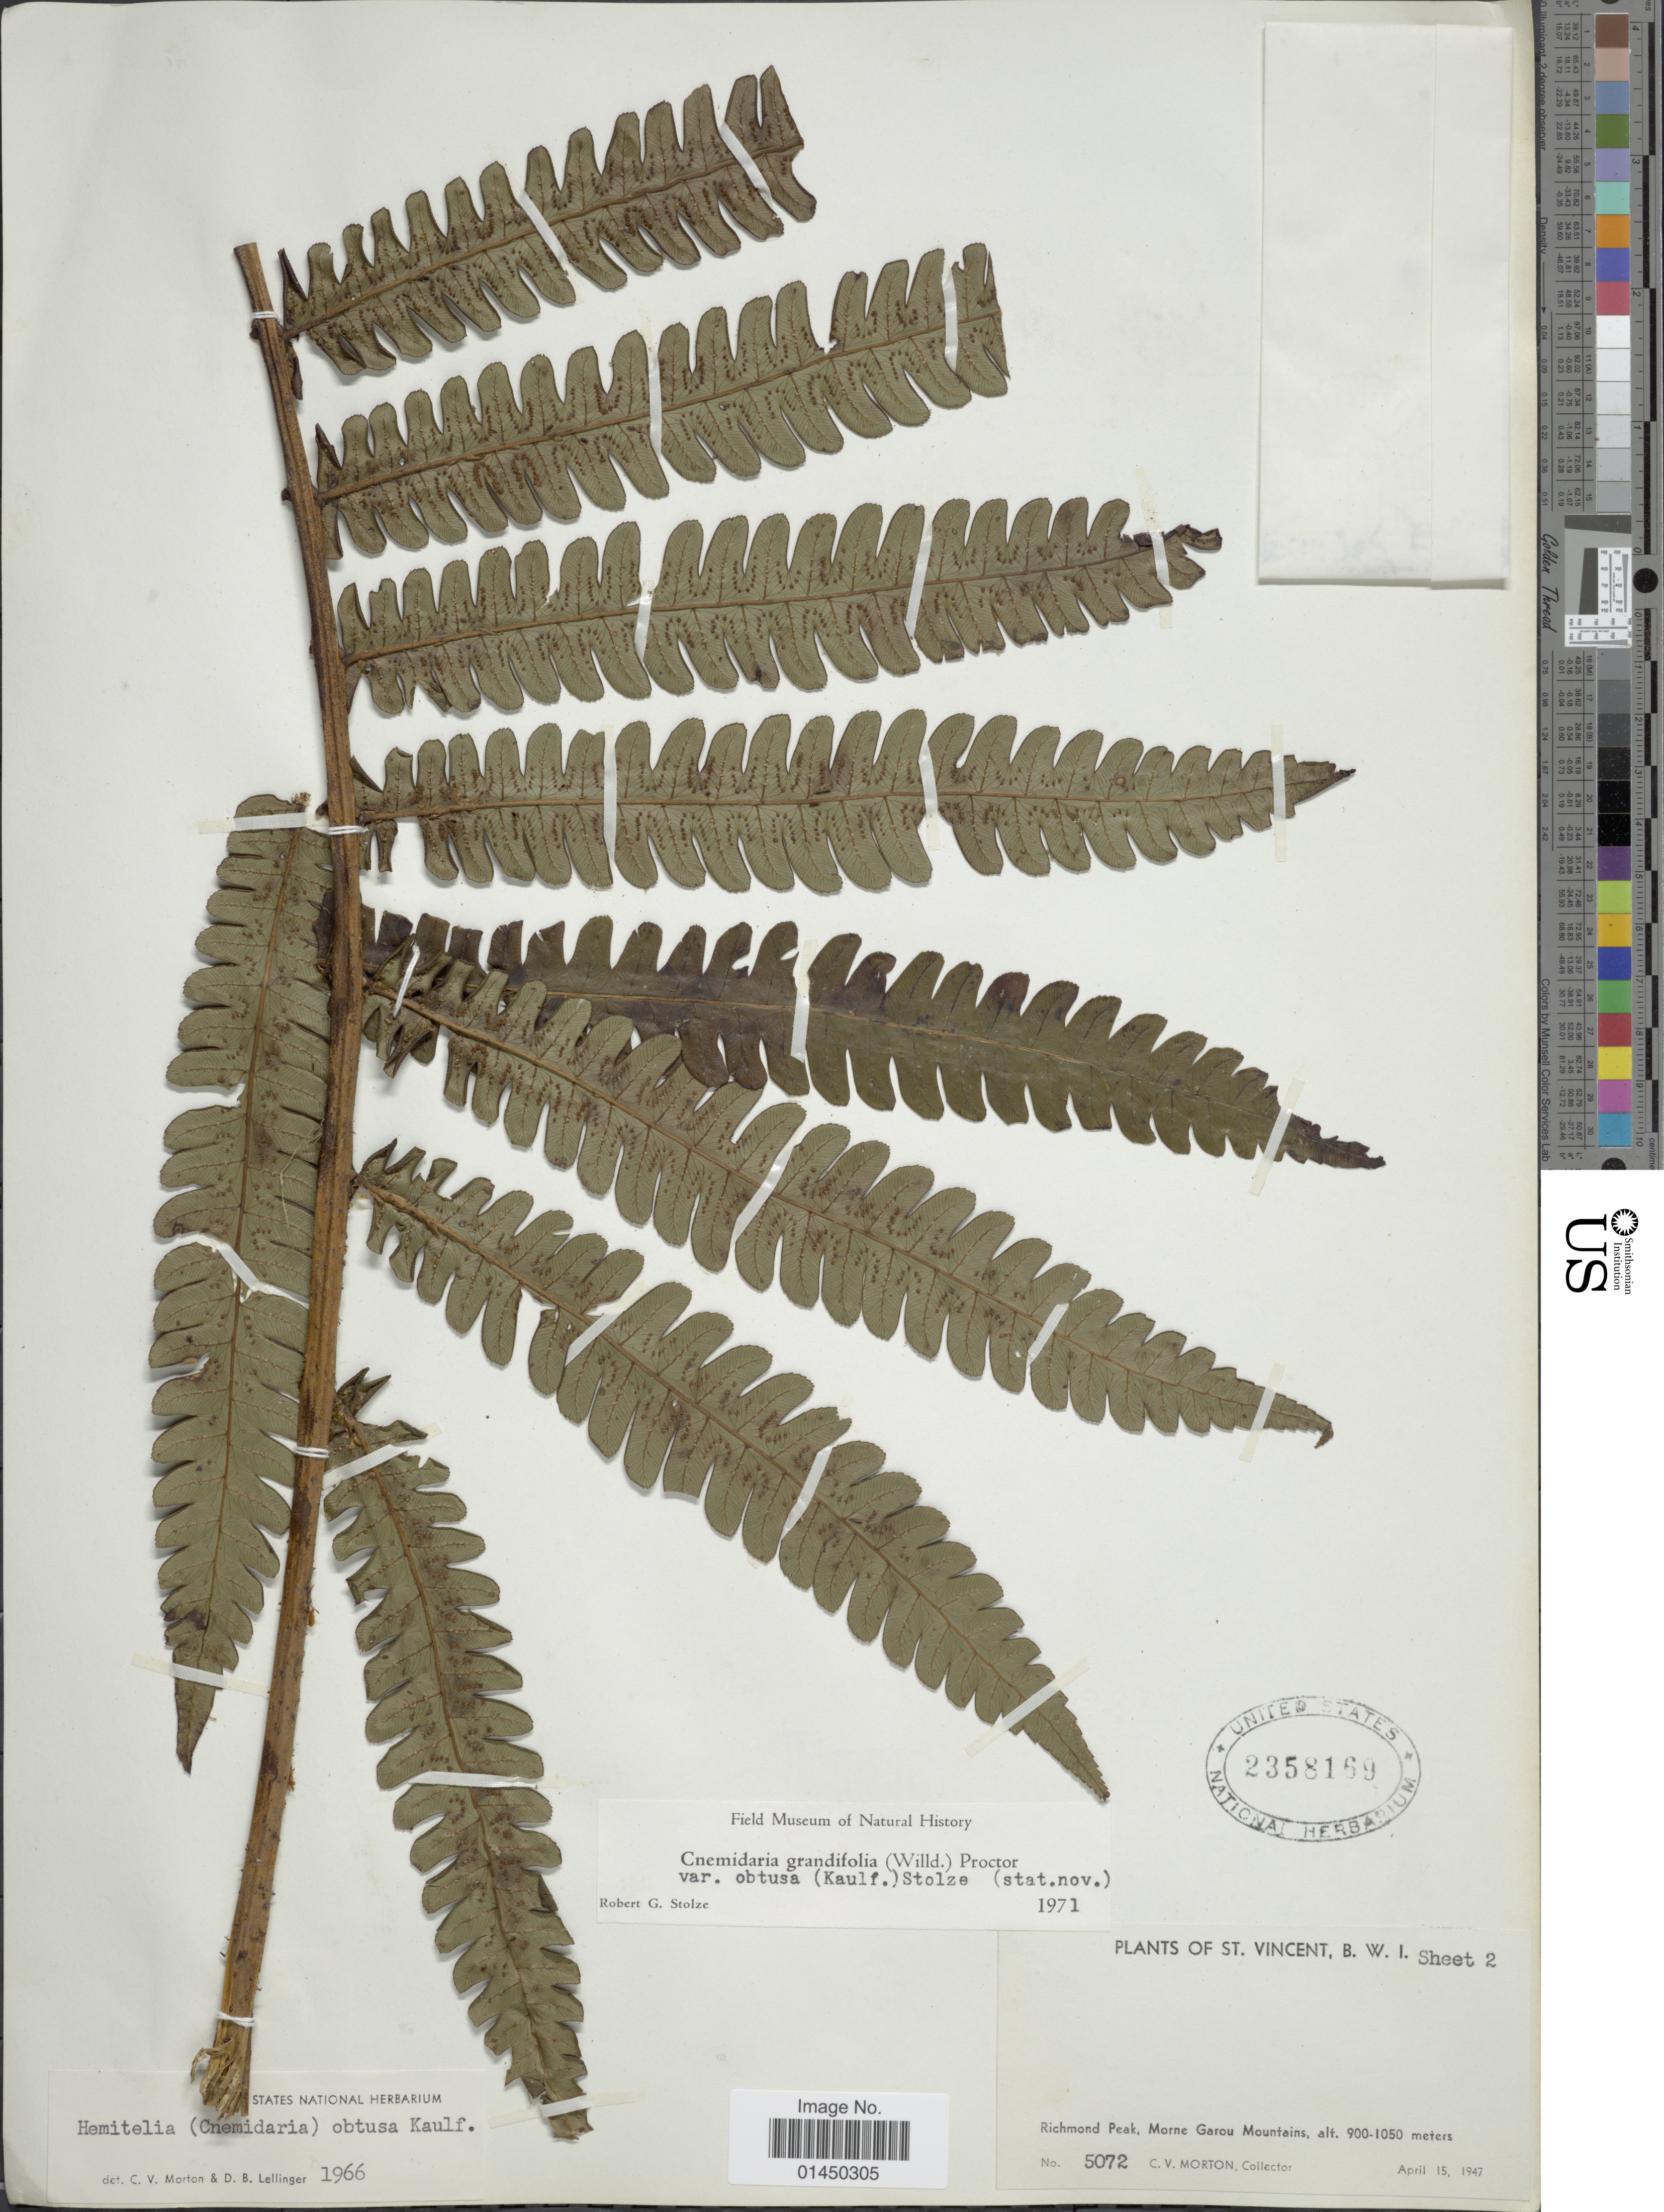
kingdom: Plantae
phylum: Tracheophyta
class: Polypodiopsida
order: Cyatheales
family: Cyatheaceae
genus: Cyathea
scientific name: Cyathea grandifolia var. obtusa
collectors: C. V. Morton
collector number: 5072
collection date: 1947-04-15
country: St. Vincent - Grenadines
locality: St. Vincent, Richmond Peak, Morne Garou Mountains.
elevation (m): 900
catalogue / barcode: US 2358169